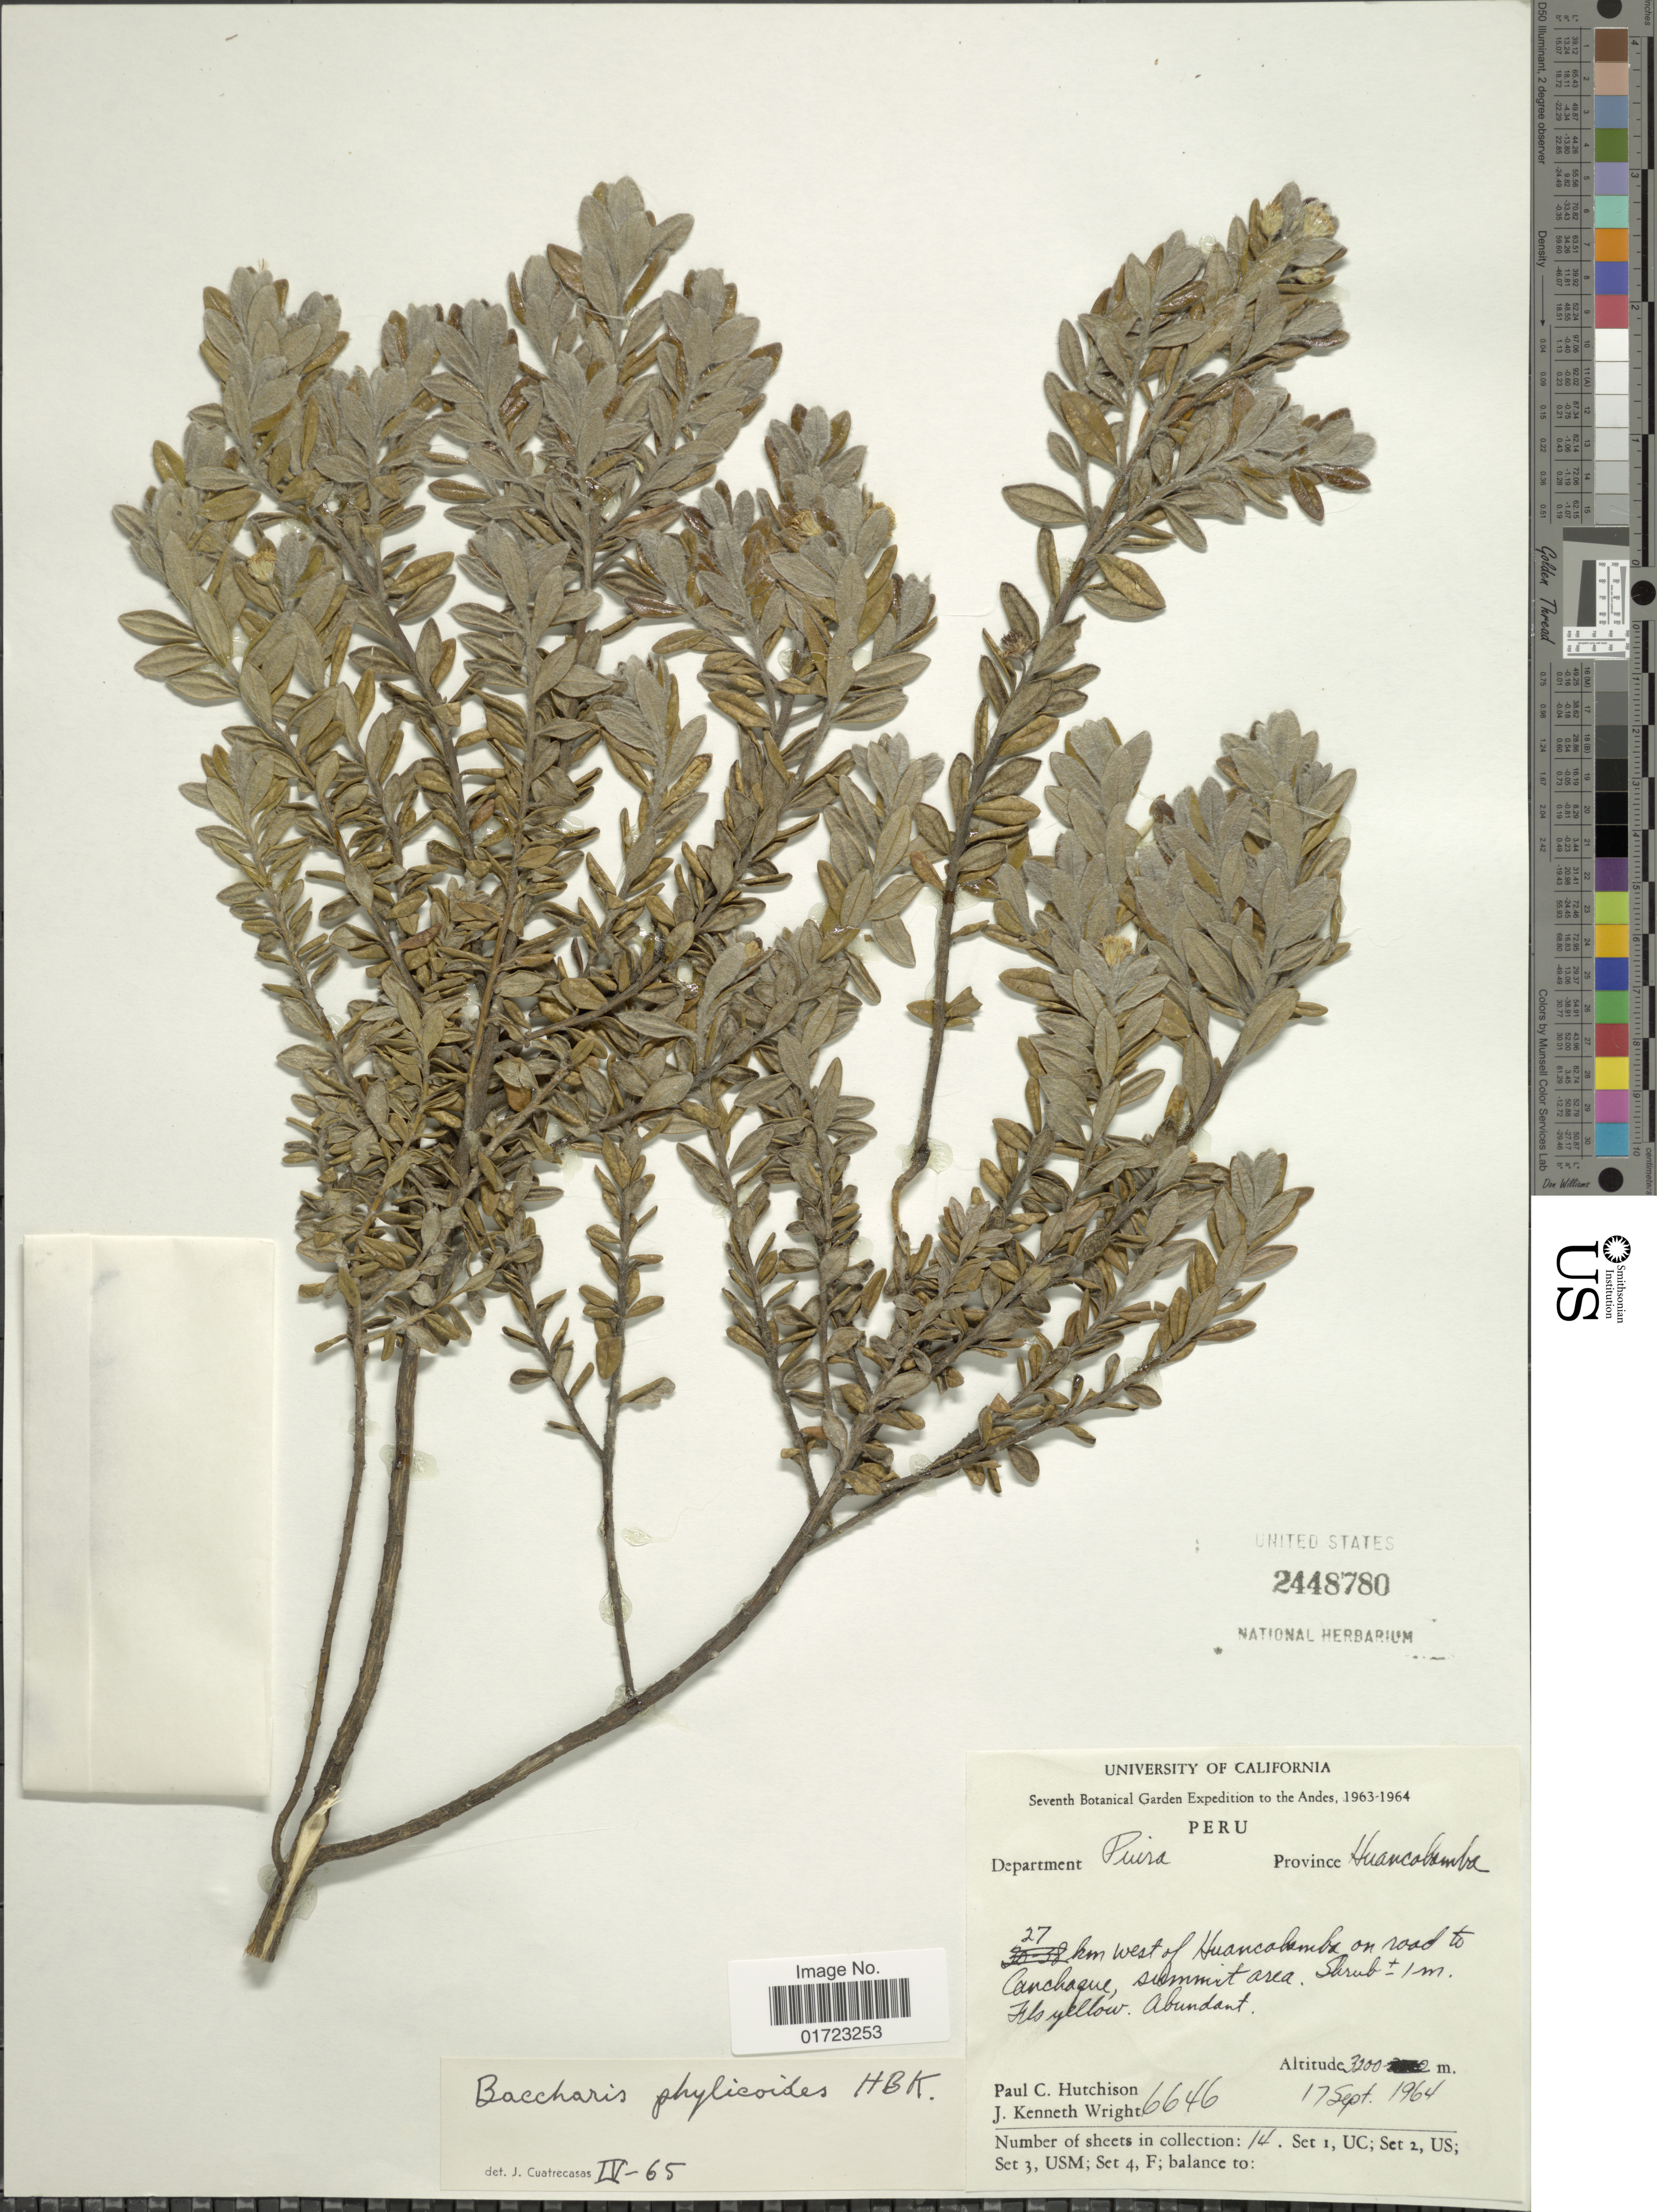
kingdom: Plantae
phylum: Tracheophyta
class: Magnoliopsida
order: Asterales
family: Asteraceae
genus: Baccharis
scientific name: Baccharis phylicoides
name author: Kunth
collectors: P. C. Hutchison & J. K. Wright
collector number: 6646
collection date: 1964-09-17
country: Peru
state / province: Piura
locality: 27 km. west of Huancabamba on road to Canchaque, summit area, Province Huancabamba, Department Piura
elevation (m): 3200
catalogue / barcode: US 2448780